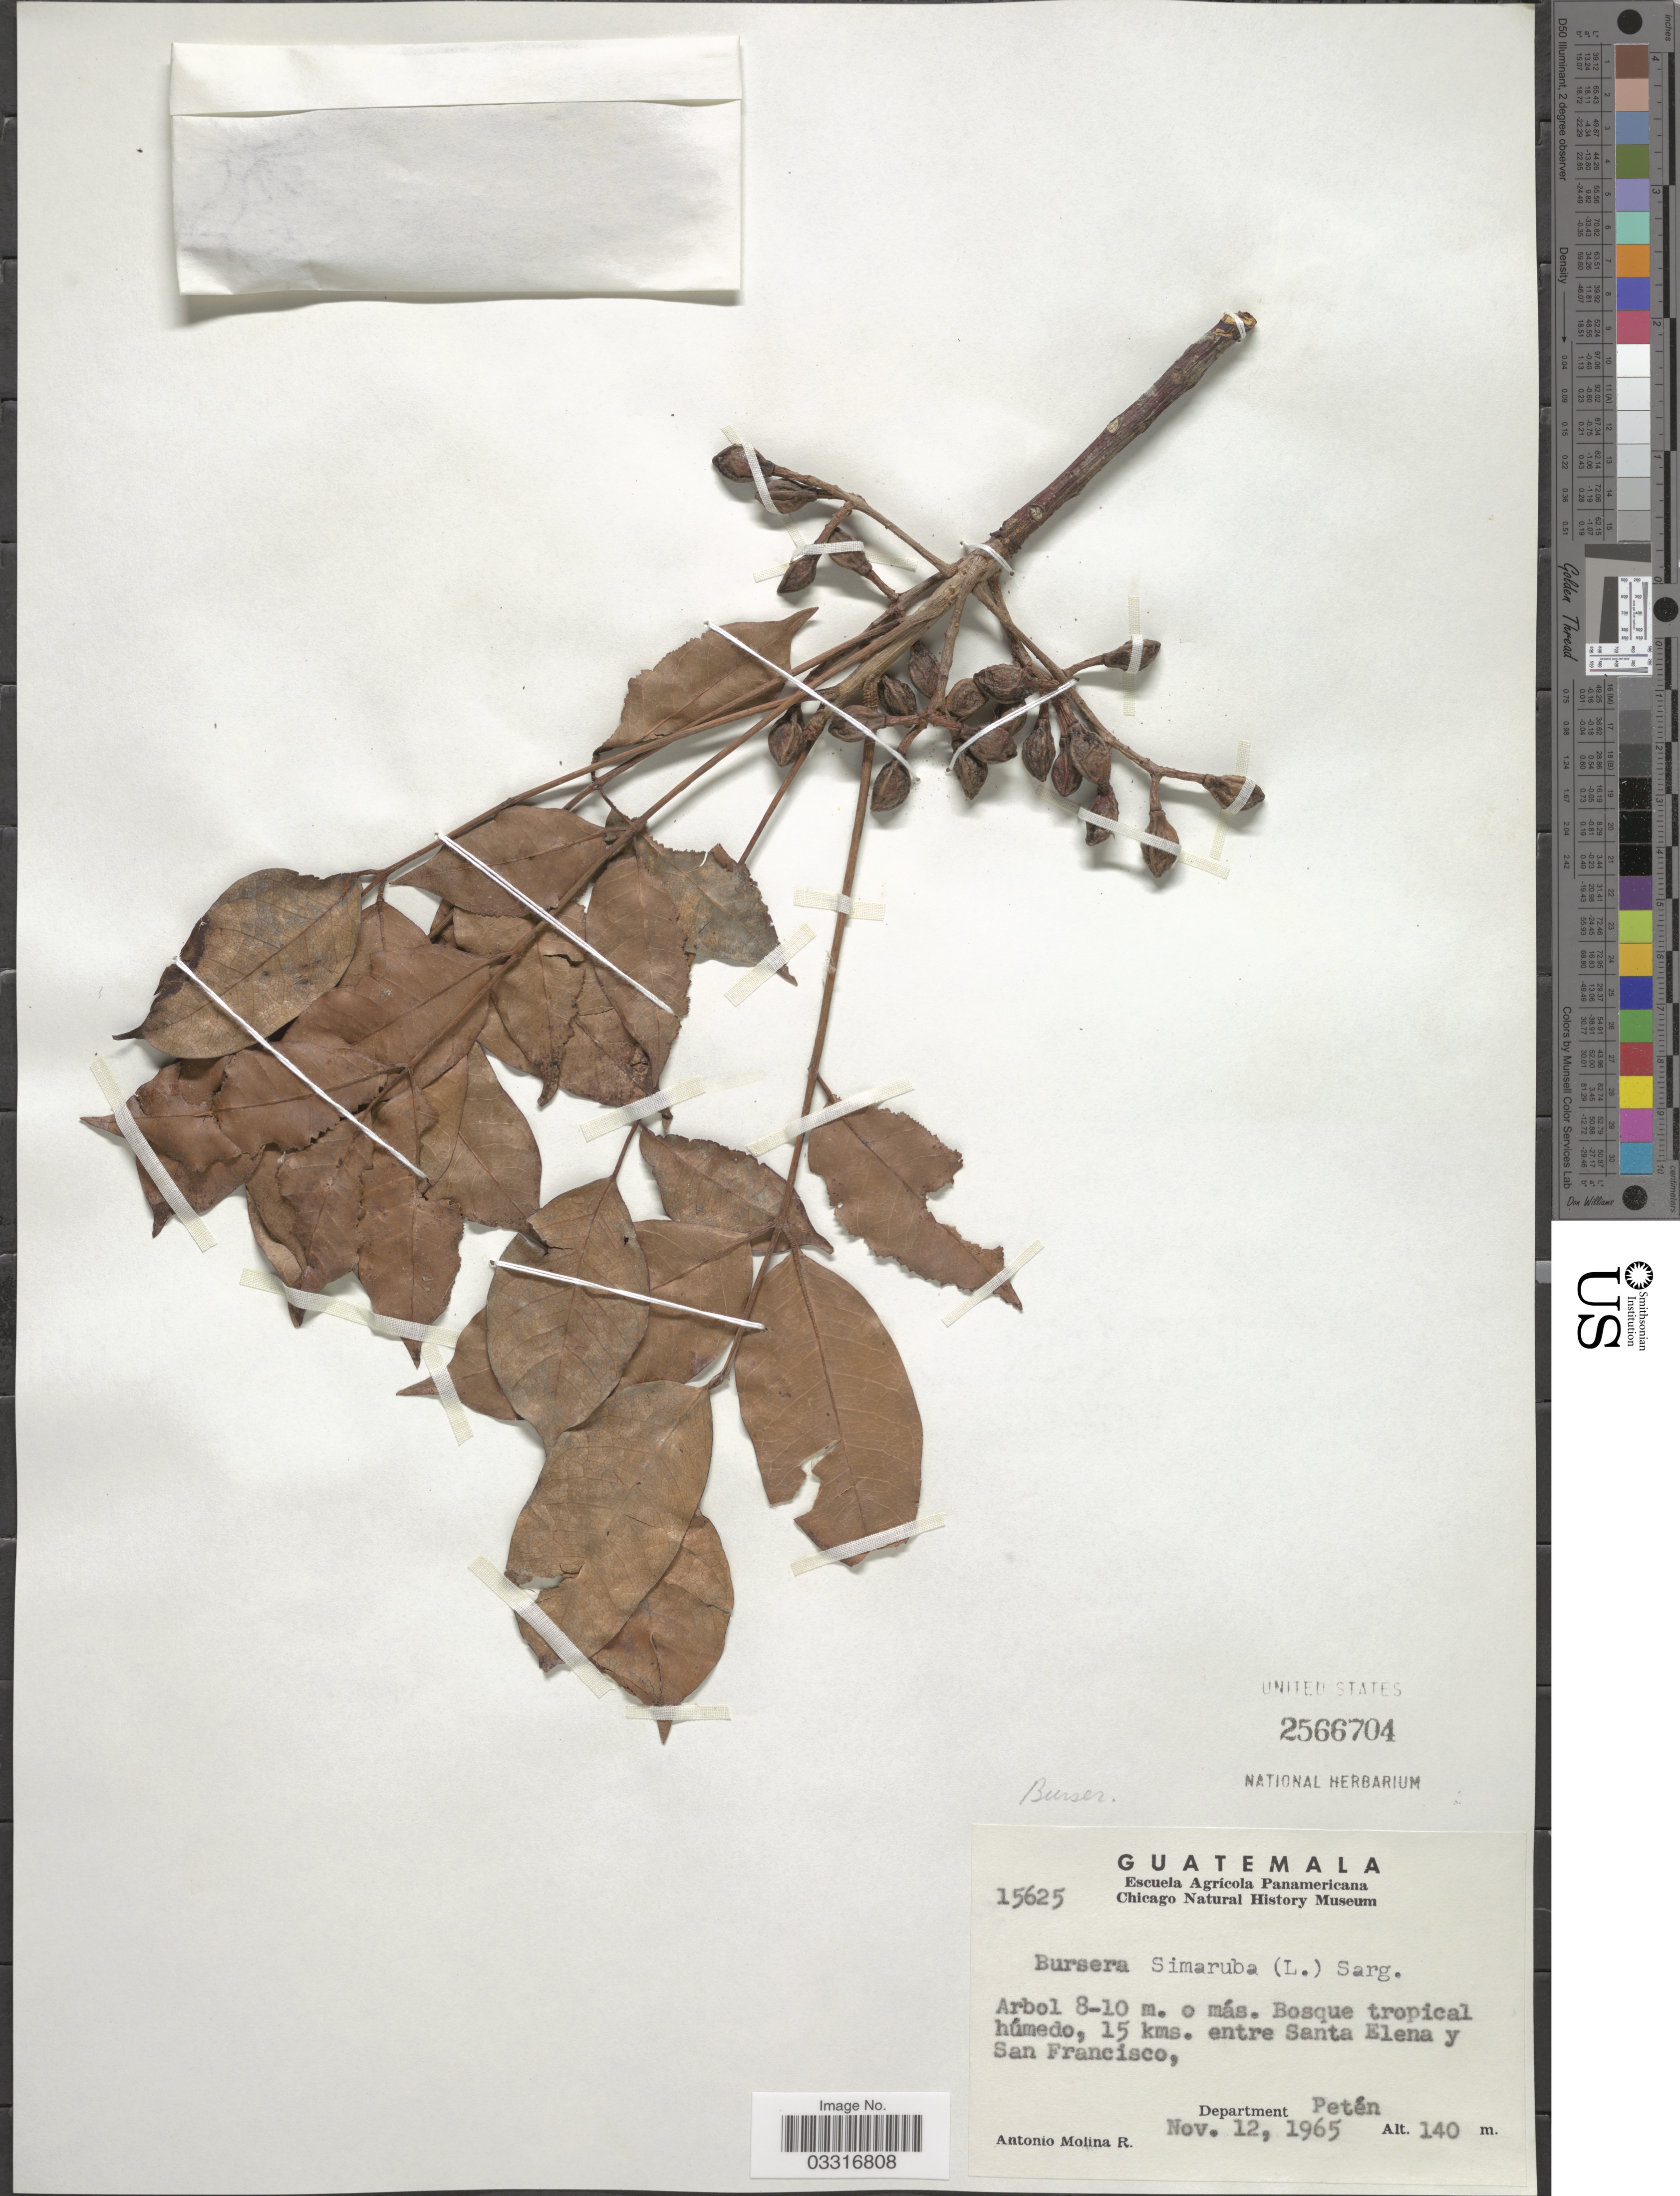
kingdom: Plantae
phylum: Tracheophyta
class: Magnoliopsida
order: Sapindales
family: Burseraceae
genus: Bursera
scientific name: Bursera simaruba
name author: (L.) Sarg.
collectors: A. Molina R.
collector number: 15625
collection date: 1965-11-12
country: Guatemala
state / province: El Petén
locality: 15 kms. entre Santa Elena y San Francisco, Department Petén.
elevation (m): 140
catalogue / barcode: US 2566704